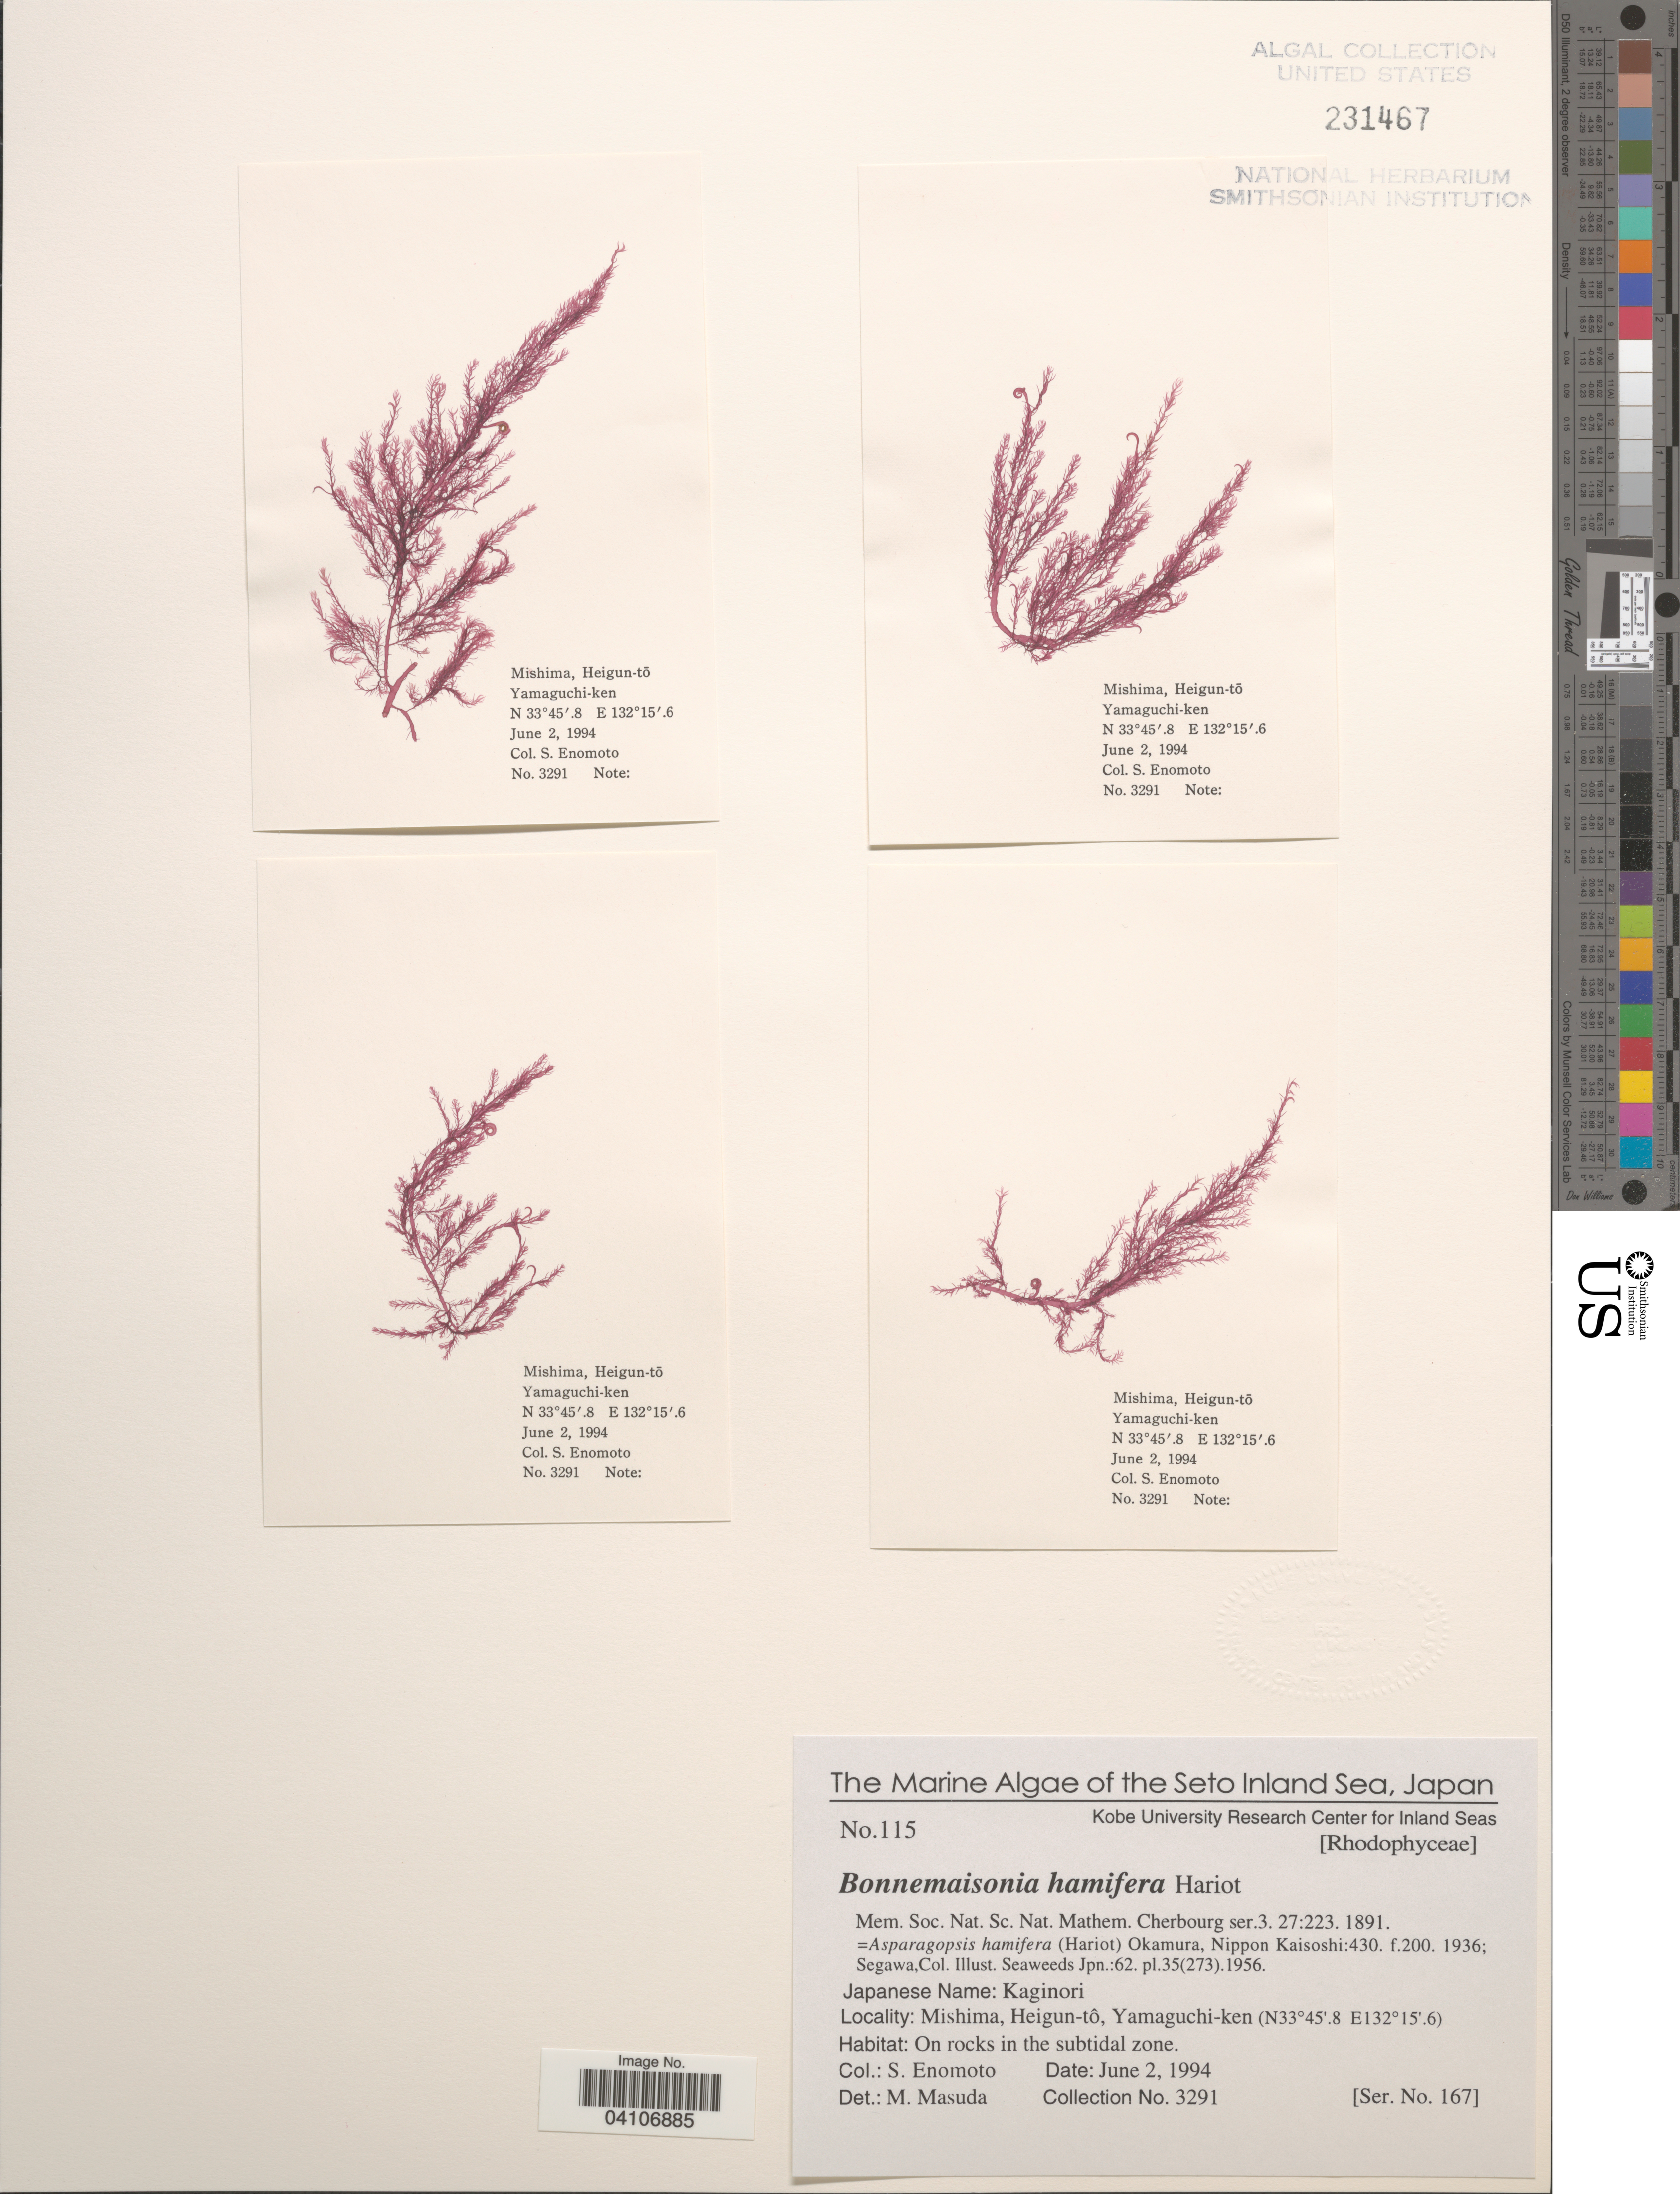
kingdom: Plantae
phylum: Rhodophyta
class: Florideophyceae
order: Bonnemaisoniales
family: Bonnemaisoniaceae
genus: Bonnemaisonia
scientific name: Bonnemaisonia hamifera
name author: P. Hariot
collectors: S. Enomoto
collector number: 3291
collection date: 1994-06-02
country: Japan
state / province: Yamaguti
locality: The Seto Inland Sea. Mishima, Heigun-tô, Yamaguchi-ken. On rocks in the subtidal zone.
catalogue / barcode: US 231467